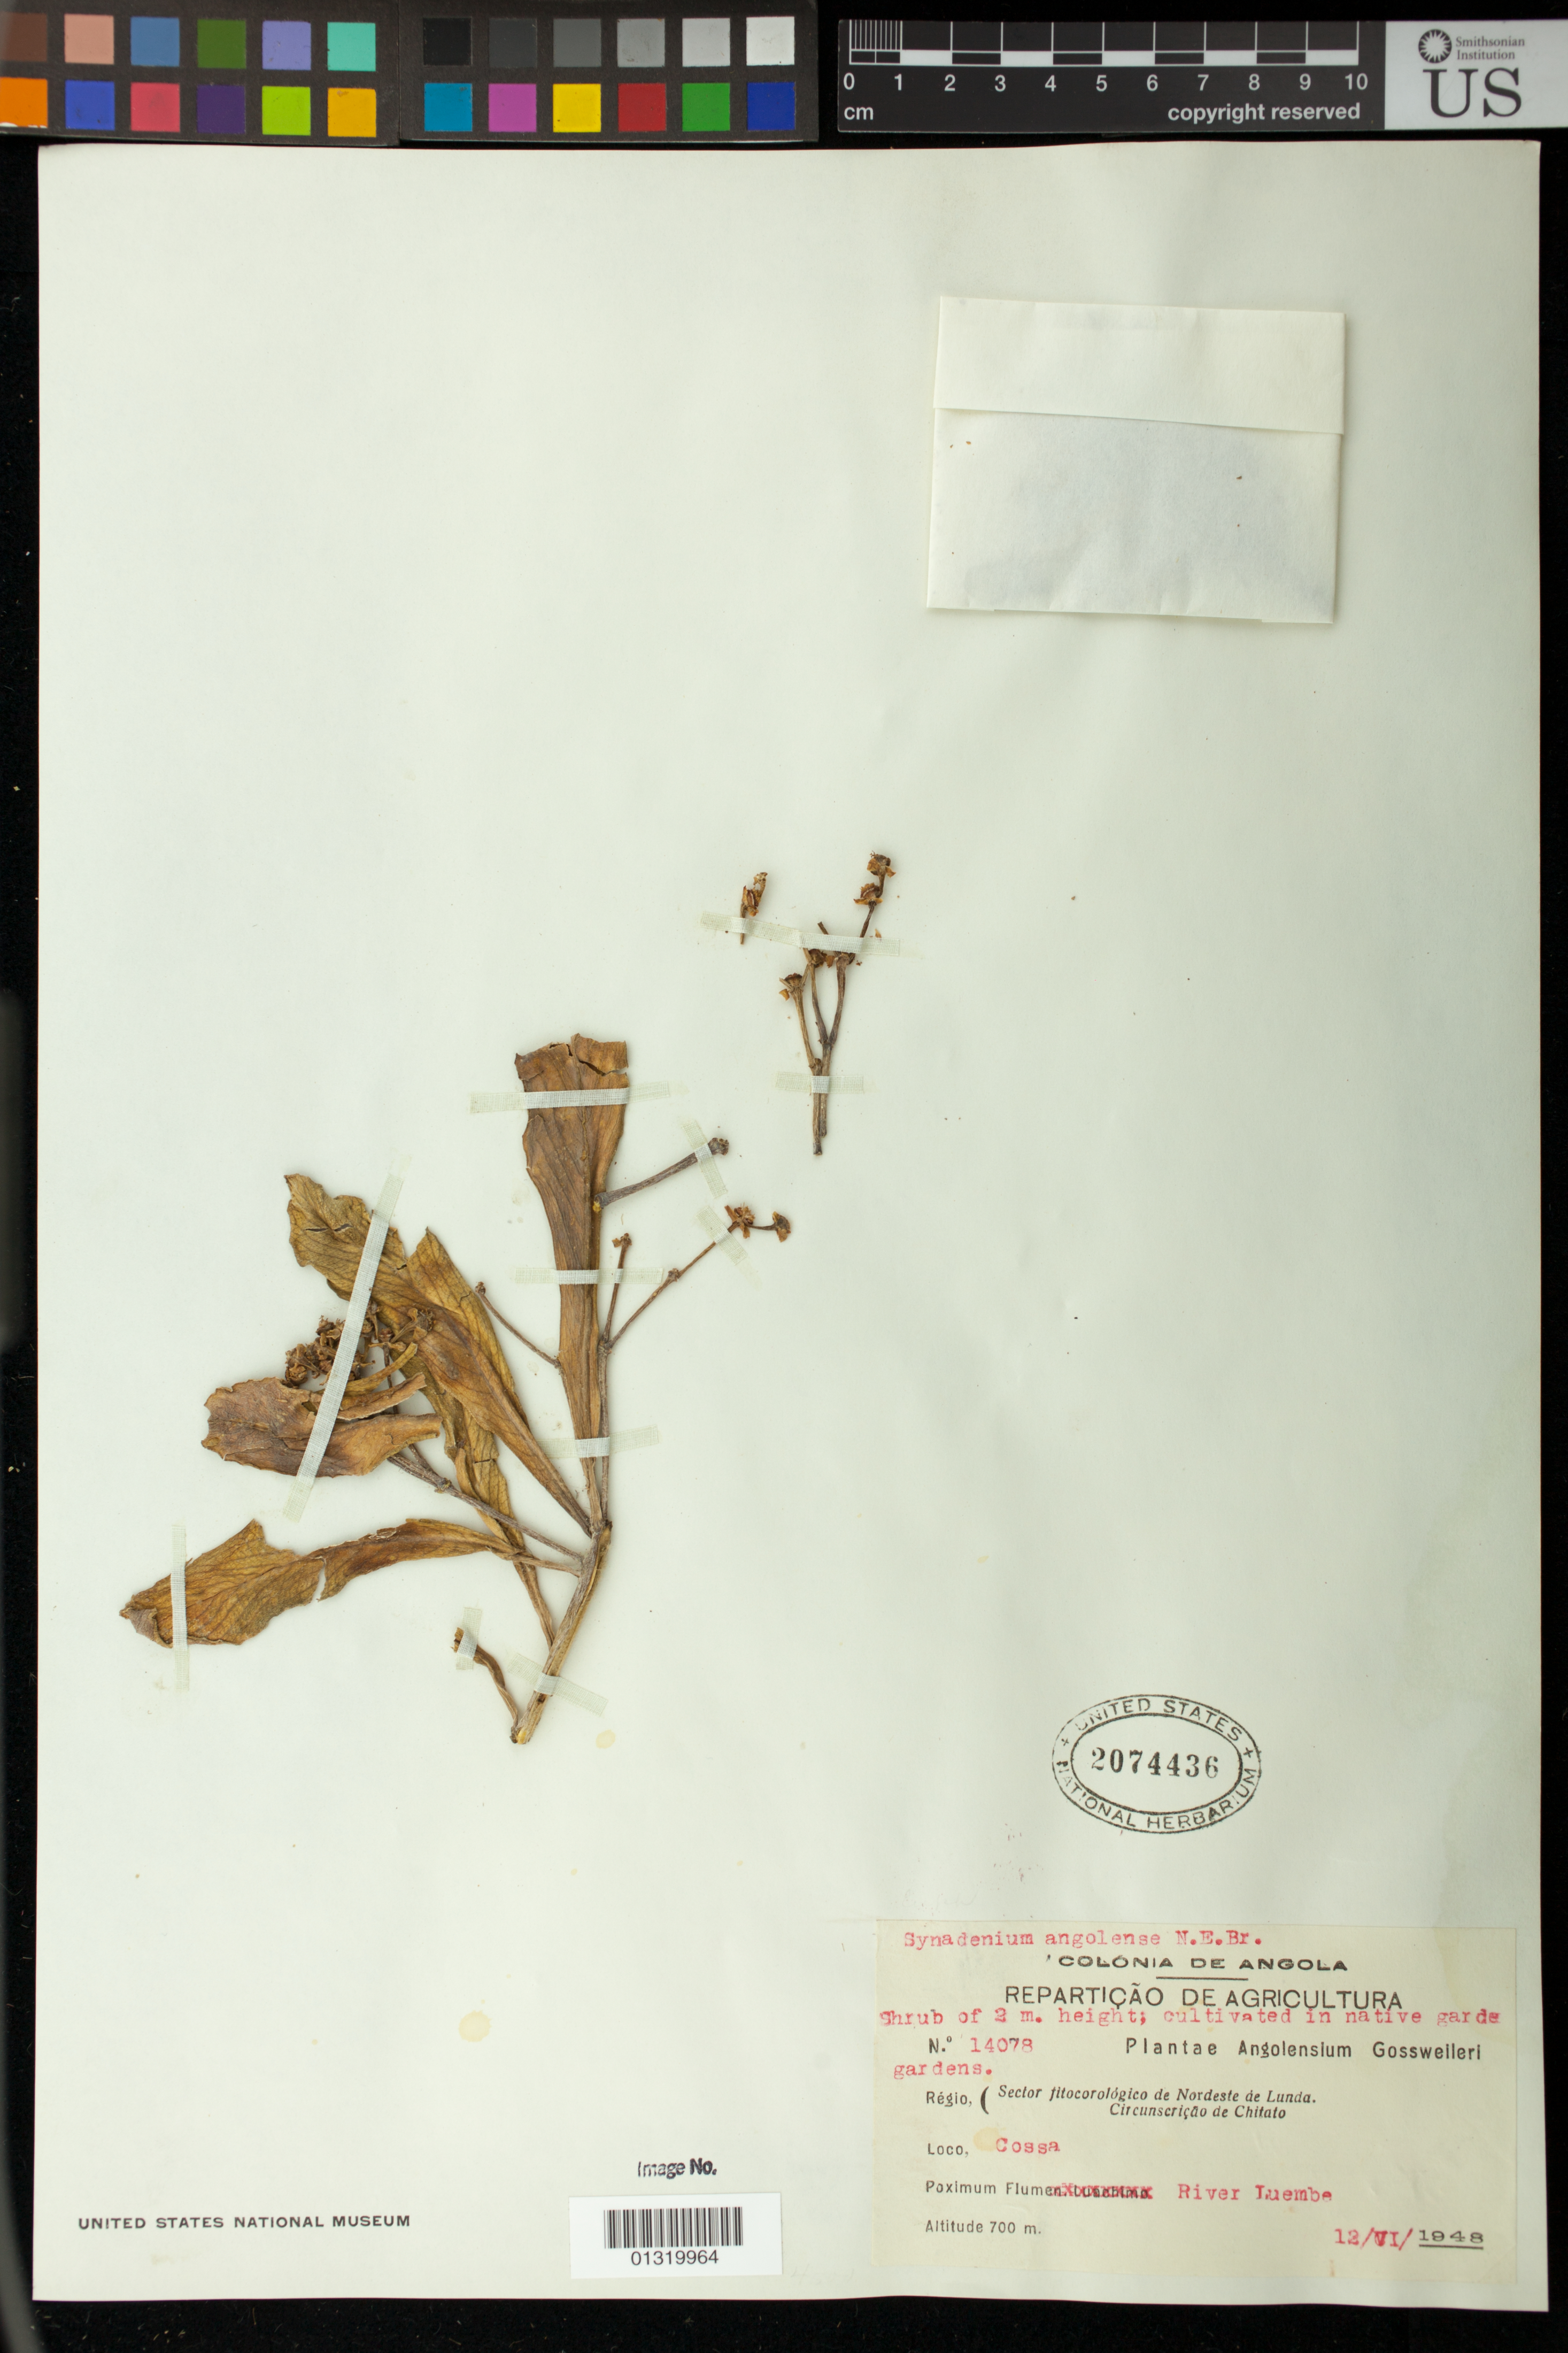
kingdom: Plantae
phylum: Tracheophyta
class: Magnoliopsida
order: Malpighiales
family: Euphorbiaceae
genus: Synadenium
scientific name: Synadenium angolense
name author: N.E. Br.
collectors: A. Gossweiler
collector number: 14078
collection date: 1948-06-12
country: Angola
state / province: Lunda Norte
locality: Circunscricao de Chitato; Cossa; River Luembe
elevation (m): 700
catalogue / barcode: US 2074436